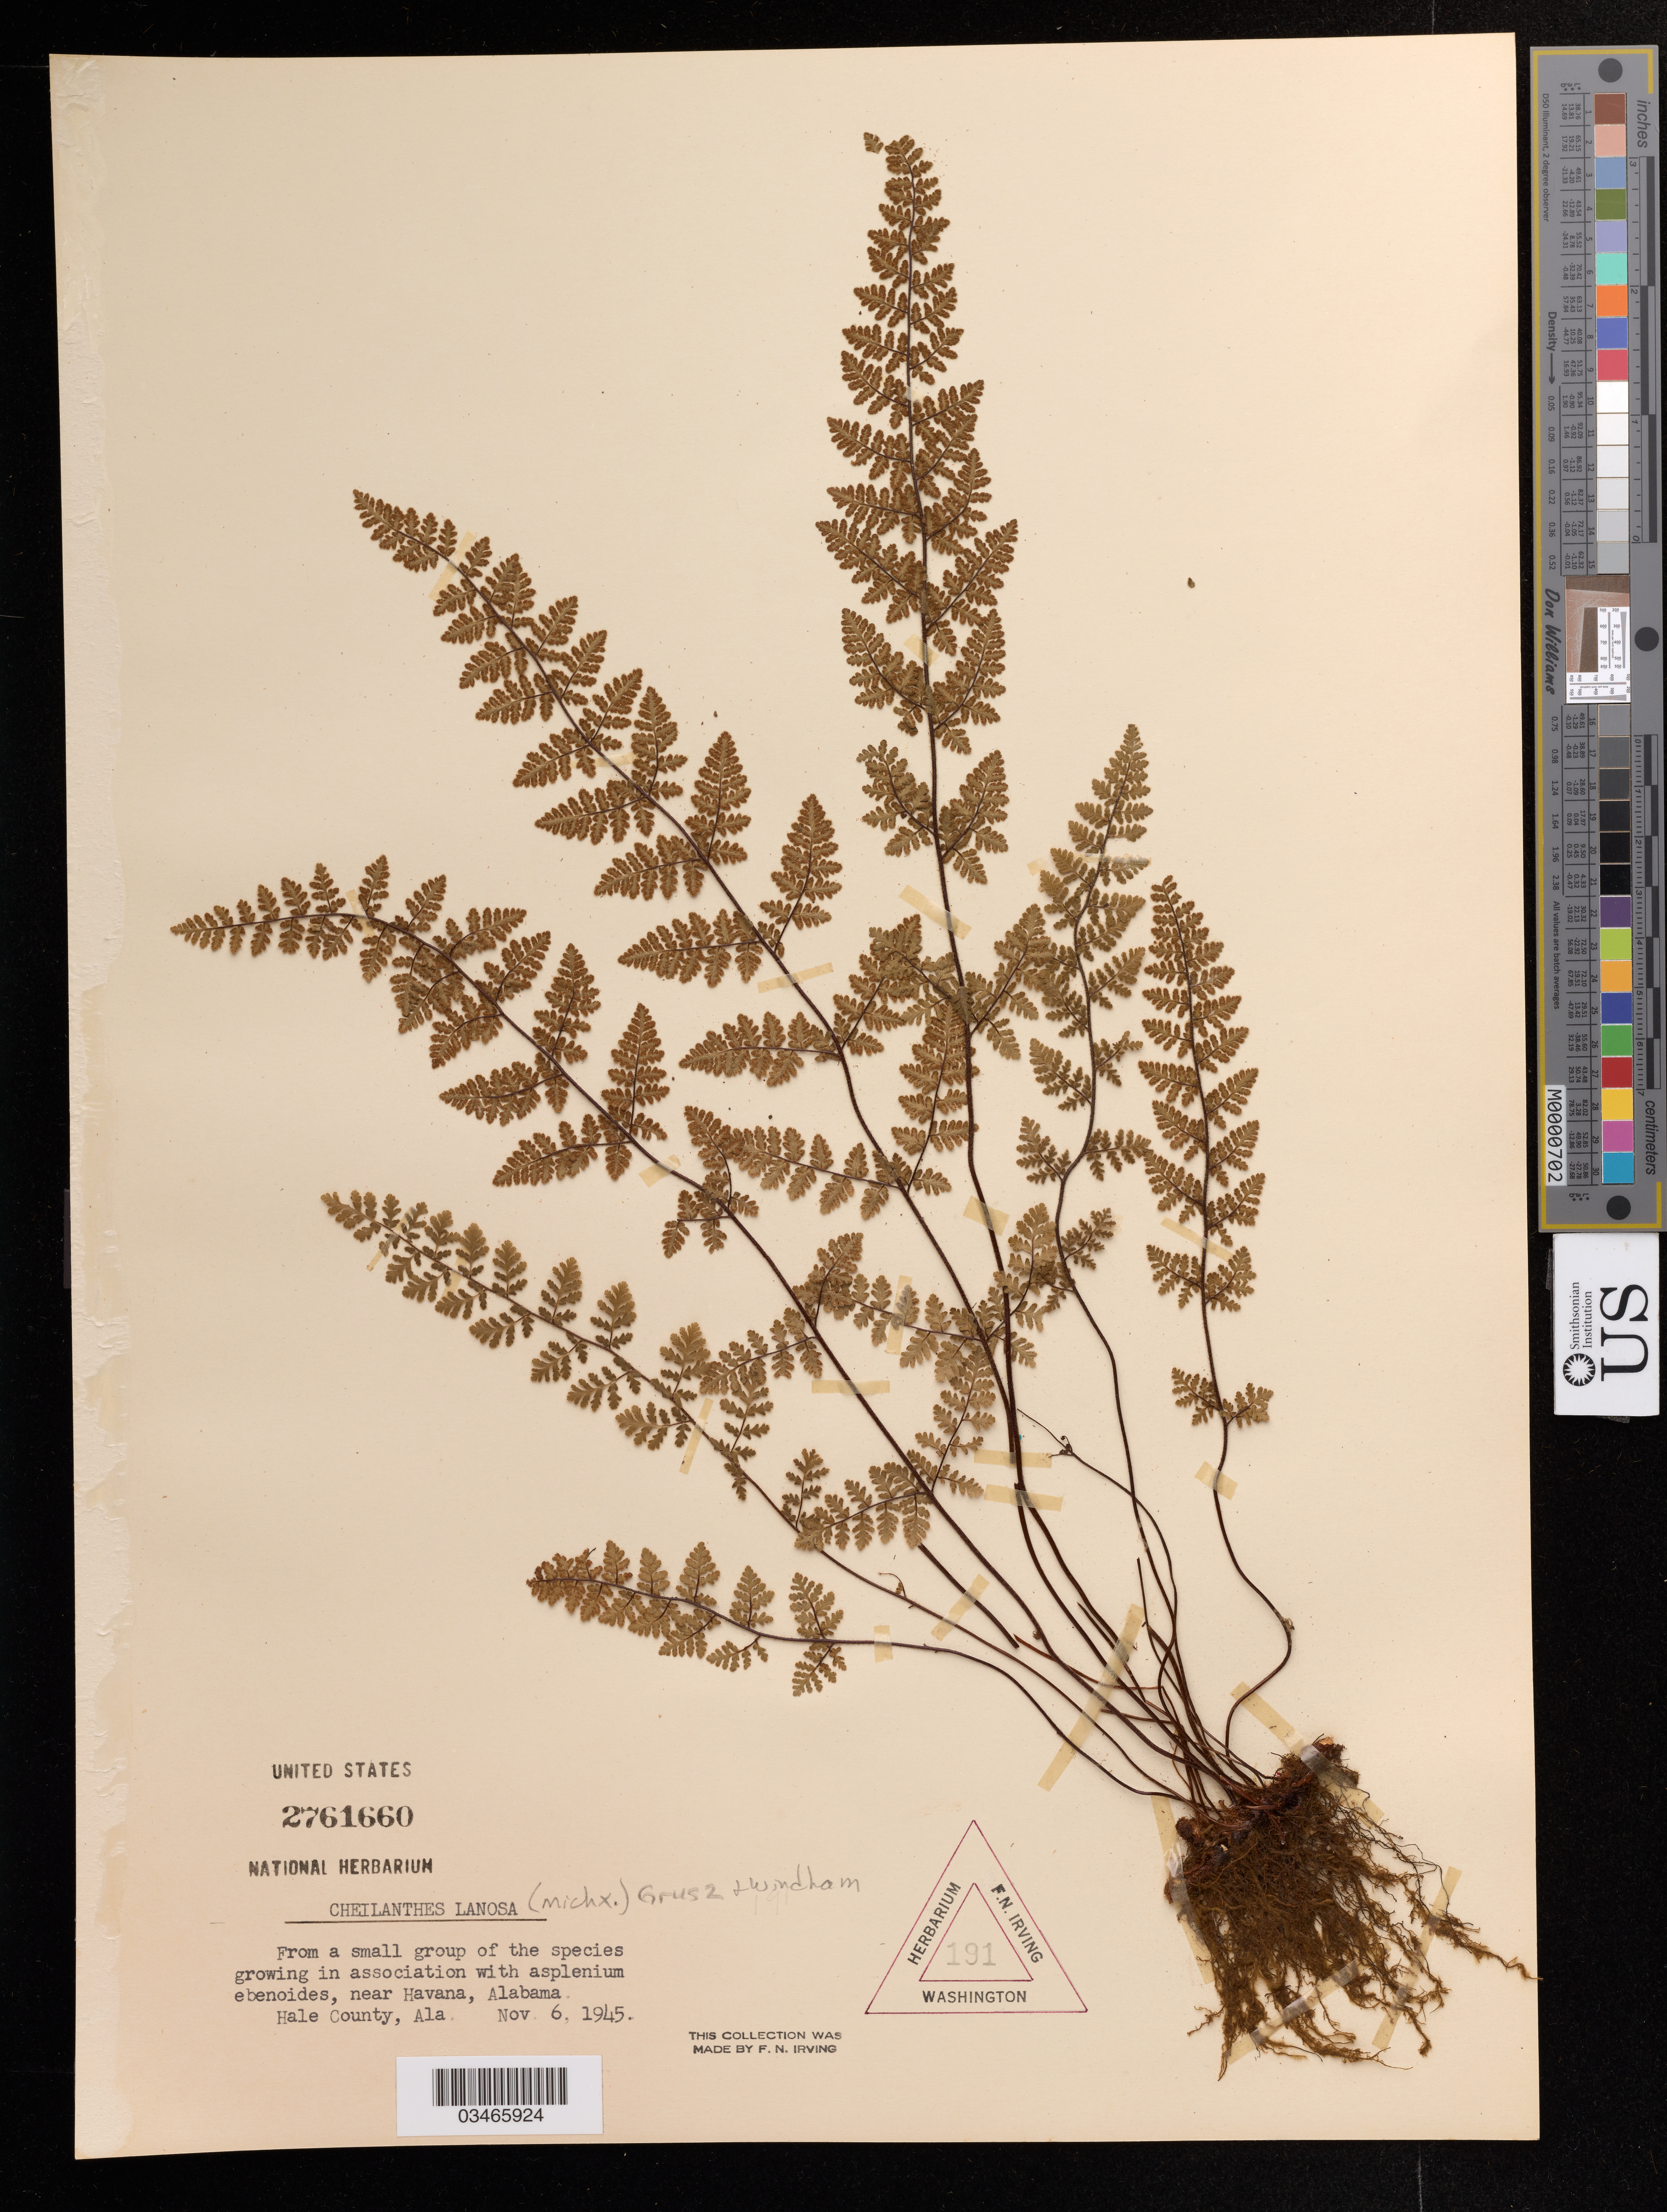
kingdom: Plantae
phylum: Tracheophyta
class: Polypodiopsida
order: Polypodiales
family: Pteridaceae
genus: Cheilanthes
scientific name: Cheilanthes lanosa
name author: (Michx.) Watt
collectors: F. Irving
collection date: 1945-11-06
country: United States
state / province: Alabama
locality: From a small group of the species growing in association with Asplenium ebenoides, near Havana, Hale County.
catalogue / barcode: US 2761660